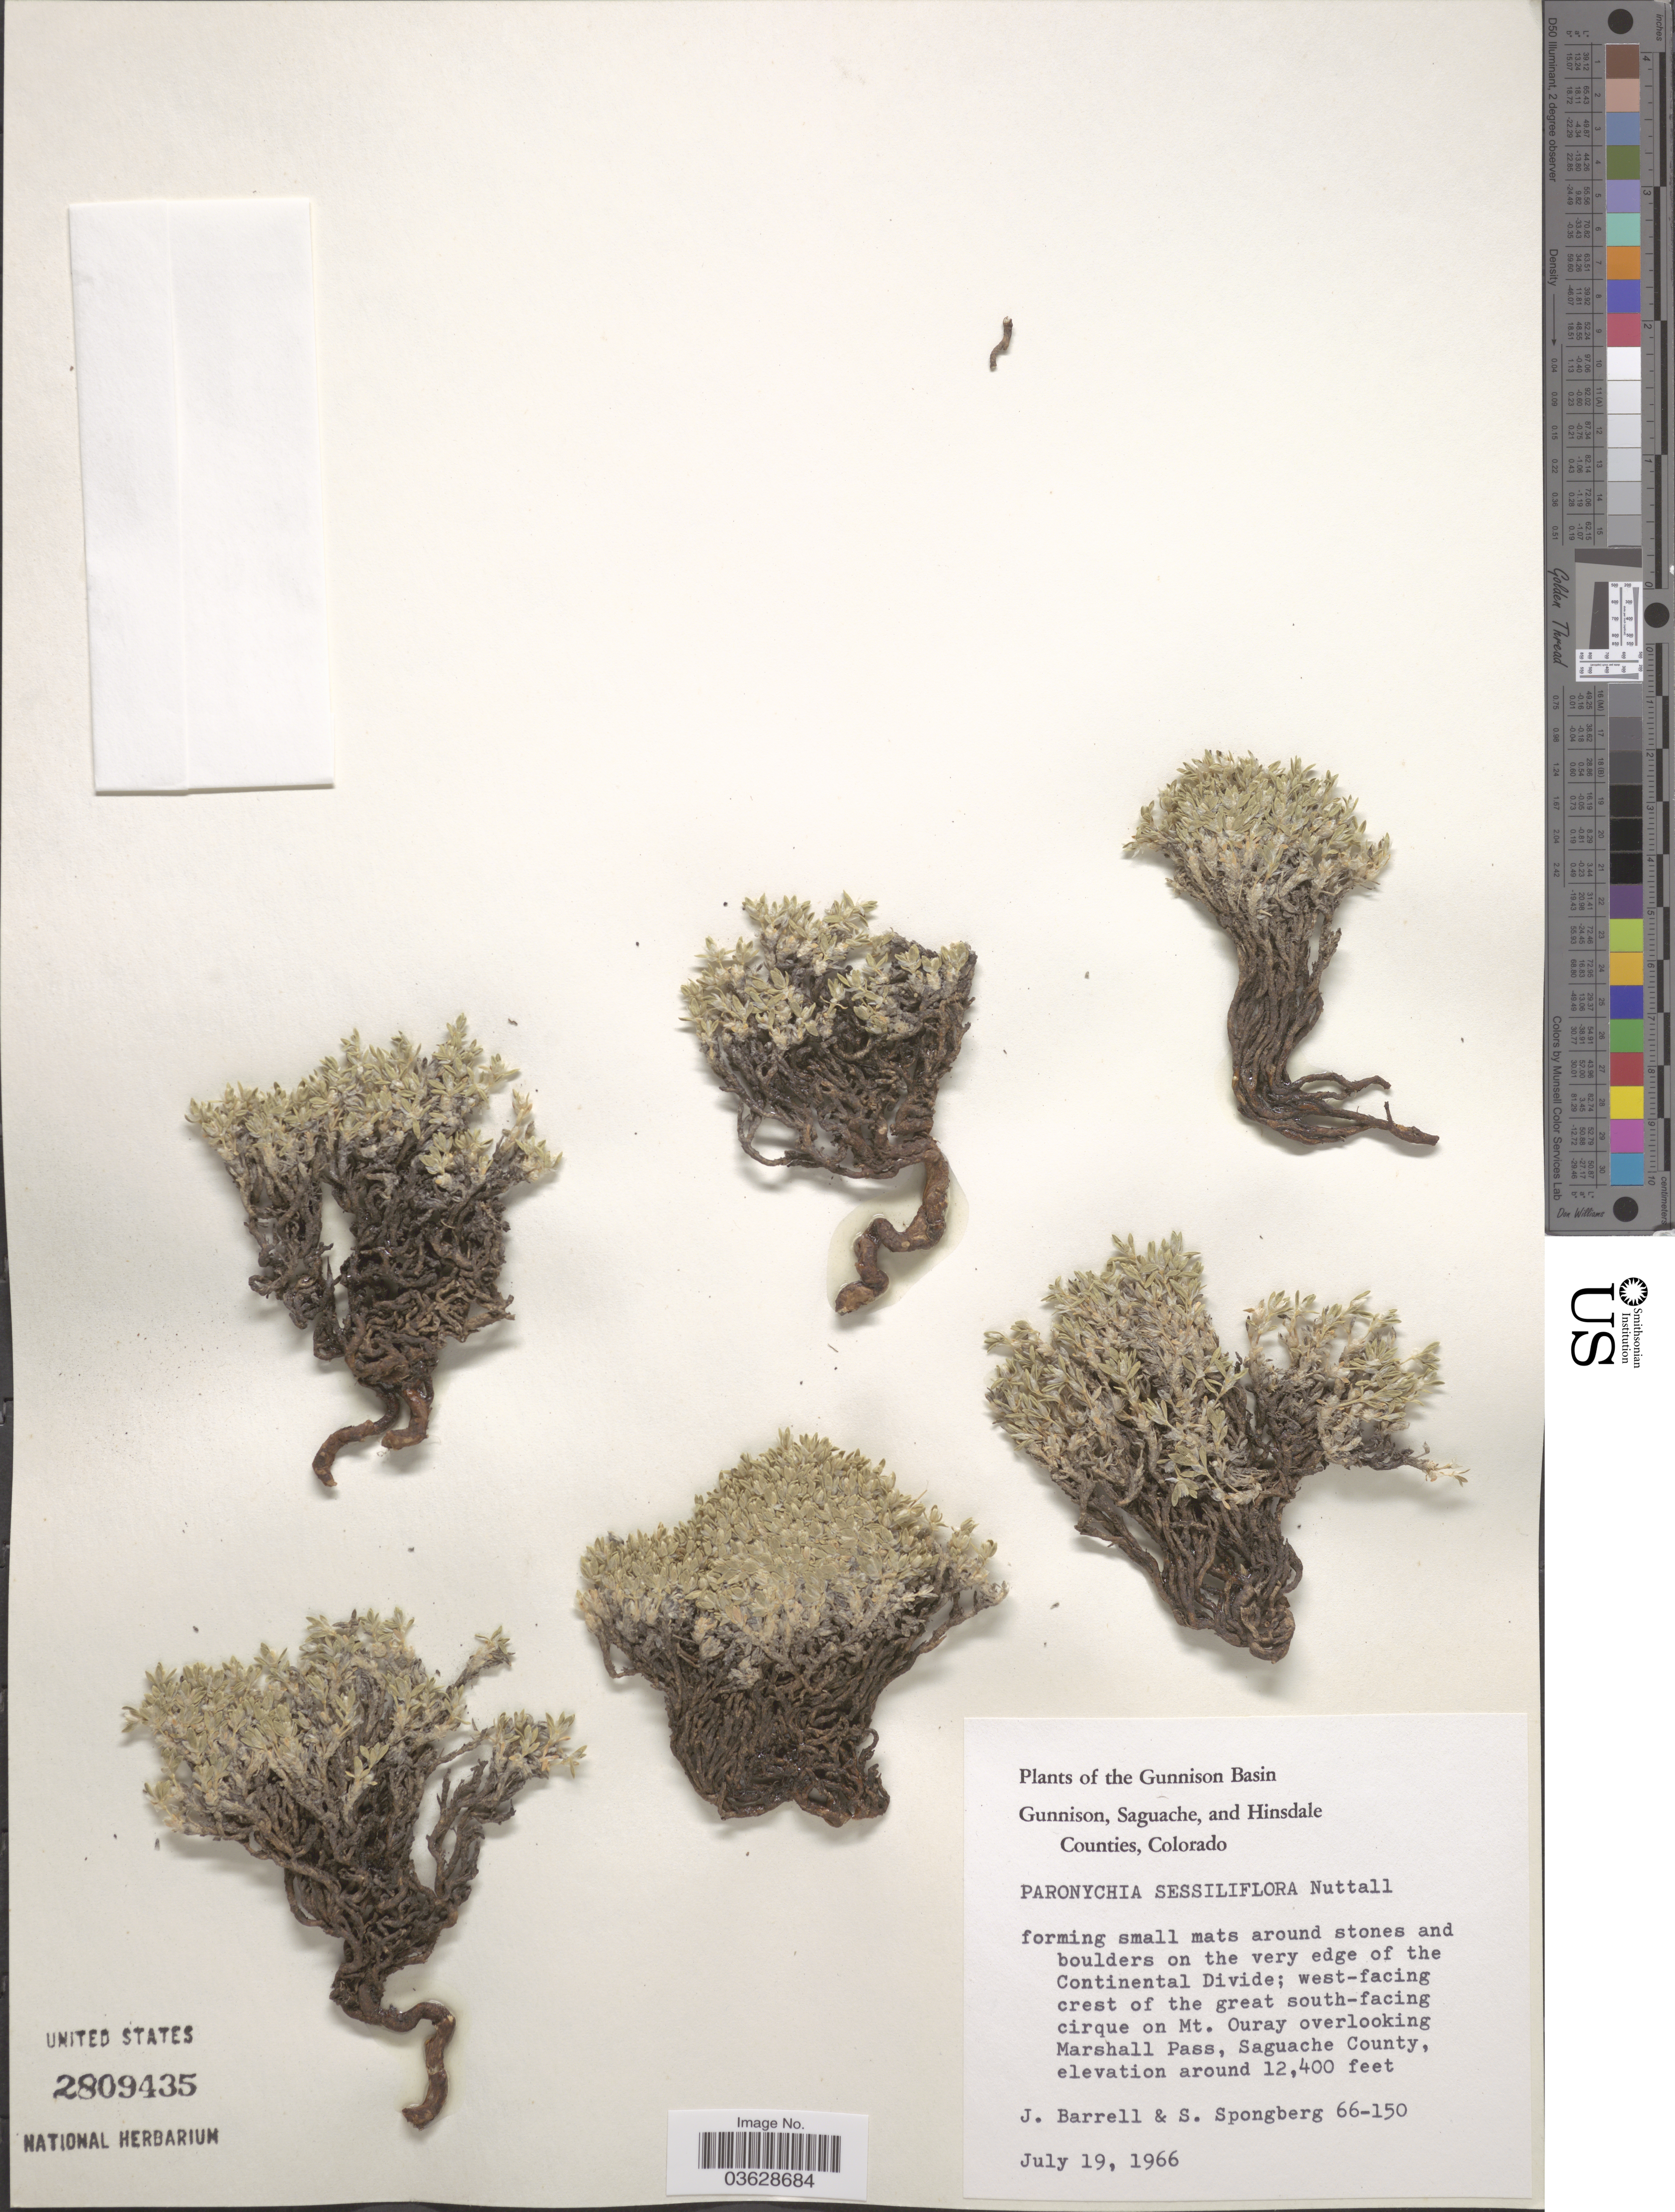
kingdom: Plantae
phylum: Tracheophyta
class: Magnoliopsida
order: Caryophyllales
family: Caryophyllaceae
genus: Paronychia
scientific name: Paronychia sessiliflora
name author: Nutt.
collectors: J. Barrell & S. A.Spongberg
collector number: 66-150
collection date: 1966-07-19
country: United States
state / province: Colorado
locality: The Gunnison Basin. On the very edge of the Continental Divide; west facing crest of the great-south facing cirque on Mt. Ouray overlooking Marshall Pass, Saguache County.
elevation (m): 3780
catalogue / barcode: US 2809435